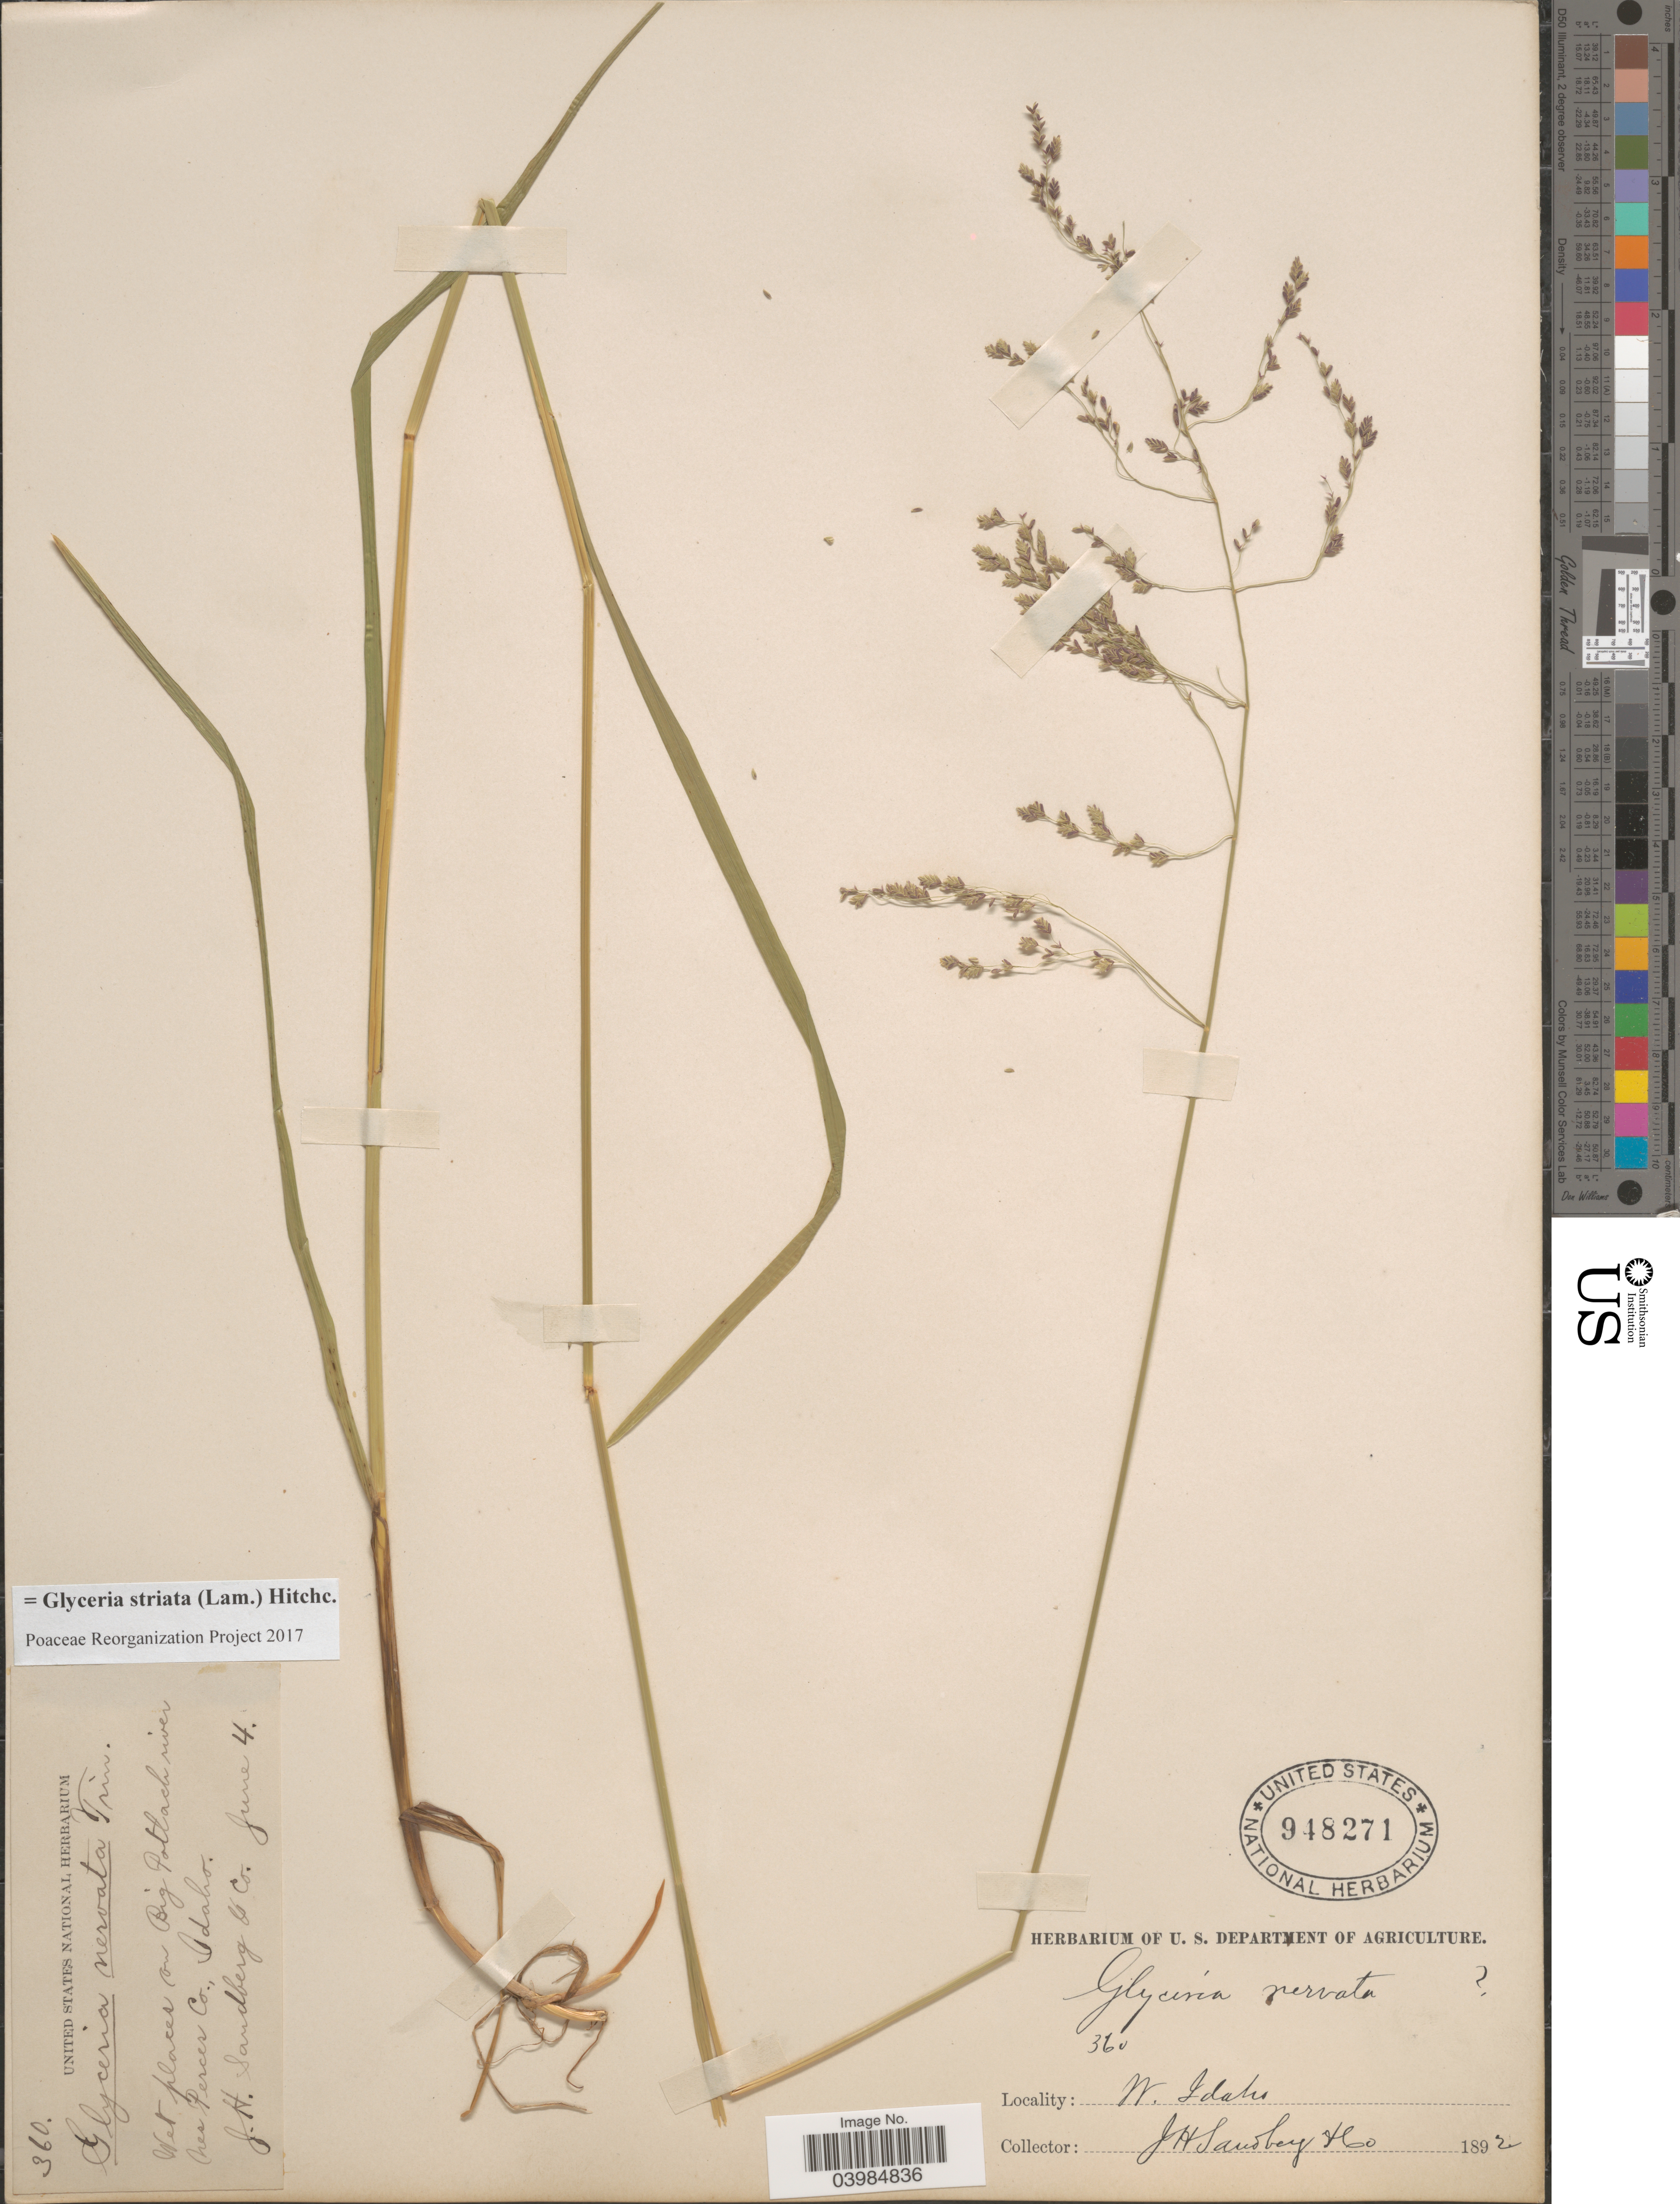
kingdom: Plantae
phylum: Tracheophyta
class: Liliopsida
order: Poales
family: Poaceae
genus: Glyceria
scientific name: Glyceria striata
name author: (Lam.) Hitchc.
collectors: J. H. Sandberg & Co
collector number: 360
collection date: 1892-06-04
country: United States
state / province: Idaho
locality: Wet places on Big Potlach river. Nes Perces Co. W. Idaho.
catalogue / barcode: US 948271